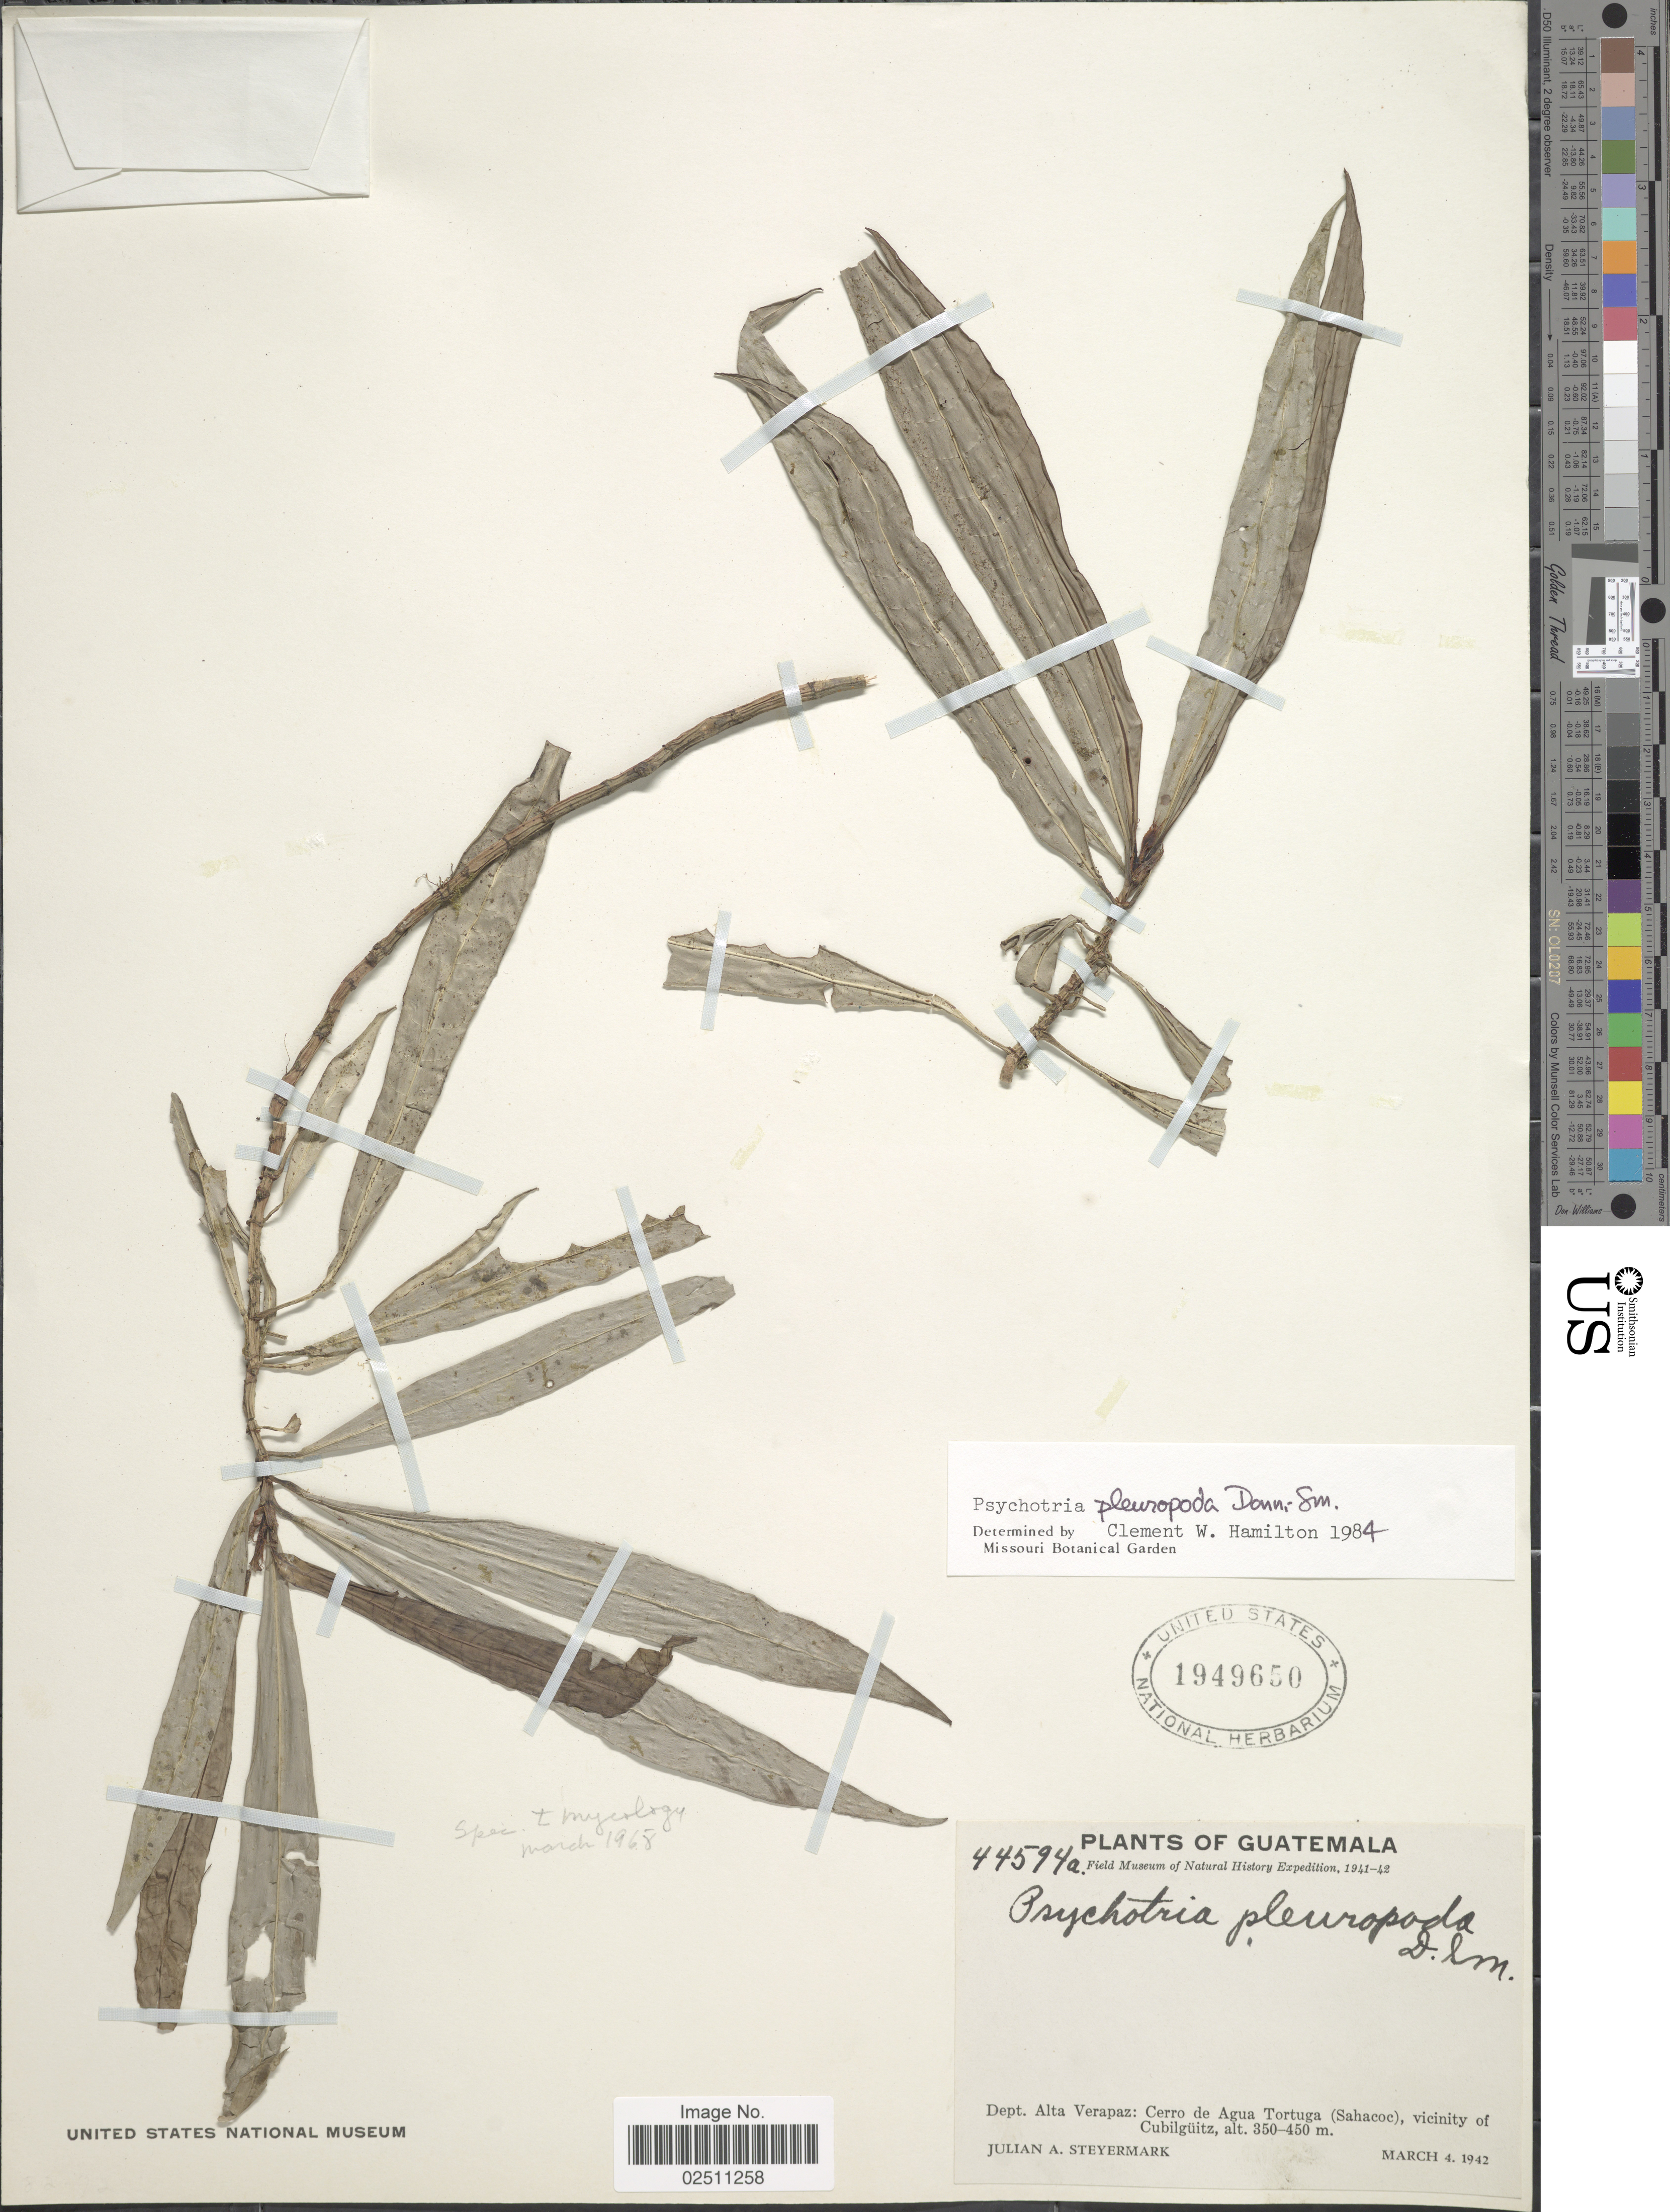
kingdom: Plantae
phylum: Tracheophyta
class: Magnoliopsida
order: Gentianales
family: Rubiaceae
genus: Psychotria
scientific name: Psychotria pleuropoda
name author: Donn. Sm.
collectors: J. Steyermark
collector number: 44594a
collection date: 1942-03-04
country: Guatemala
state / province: Alta Verapaz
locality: Cerro de Agua Tortuga (Sahacoc), vicinity of Cubilguitz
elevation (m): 350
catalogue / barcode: US 1949650